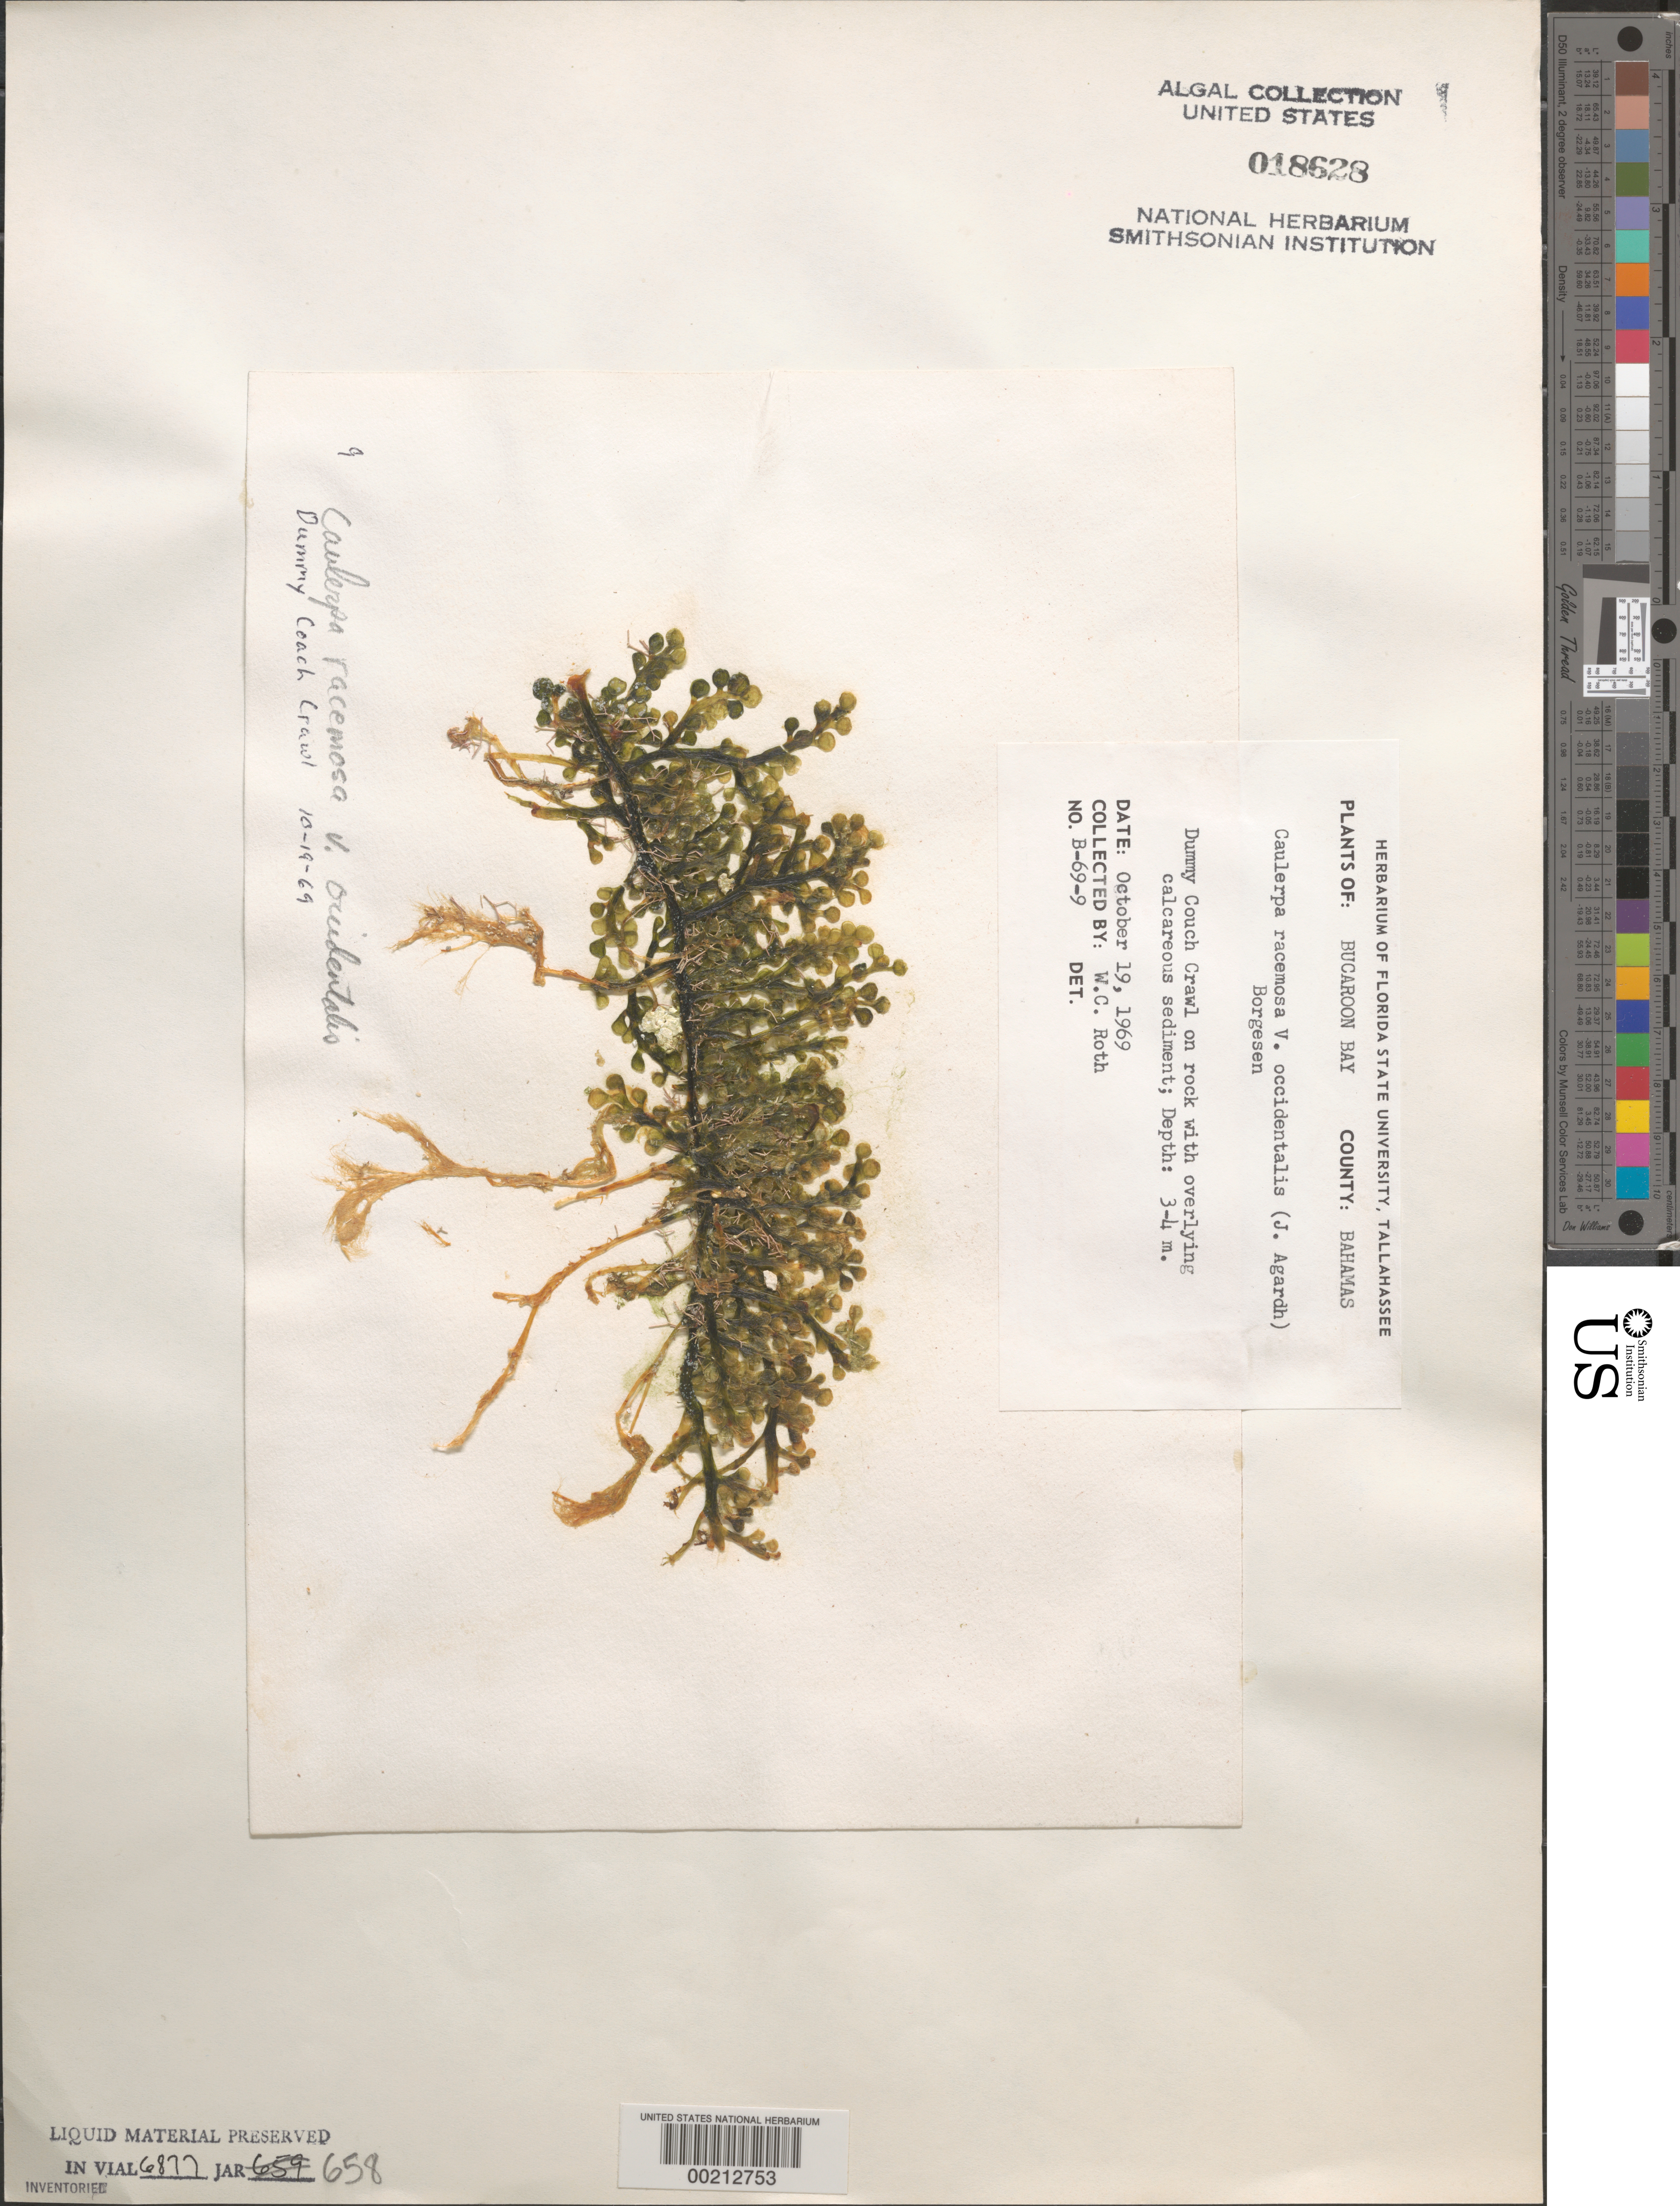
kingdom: Plantae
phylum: Chlorophyta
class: Ulvophyceae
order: Bryopsidales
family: Caulerpaceae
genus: Caulerpa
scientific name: Caulerpa racemosa var. occidentalis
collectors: W. C. Roth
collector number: B-69-9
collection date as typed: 19 Oct 1969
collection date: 1969-10-19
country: Bahamas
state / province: Abaco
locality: Dummy couch crawl, buckaroon bay, great abaco island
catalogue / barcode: US 18628